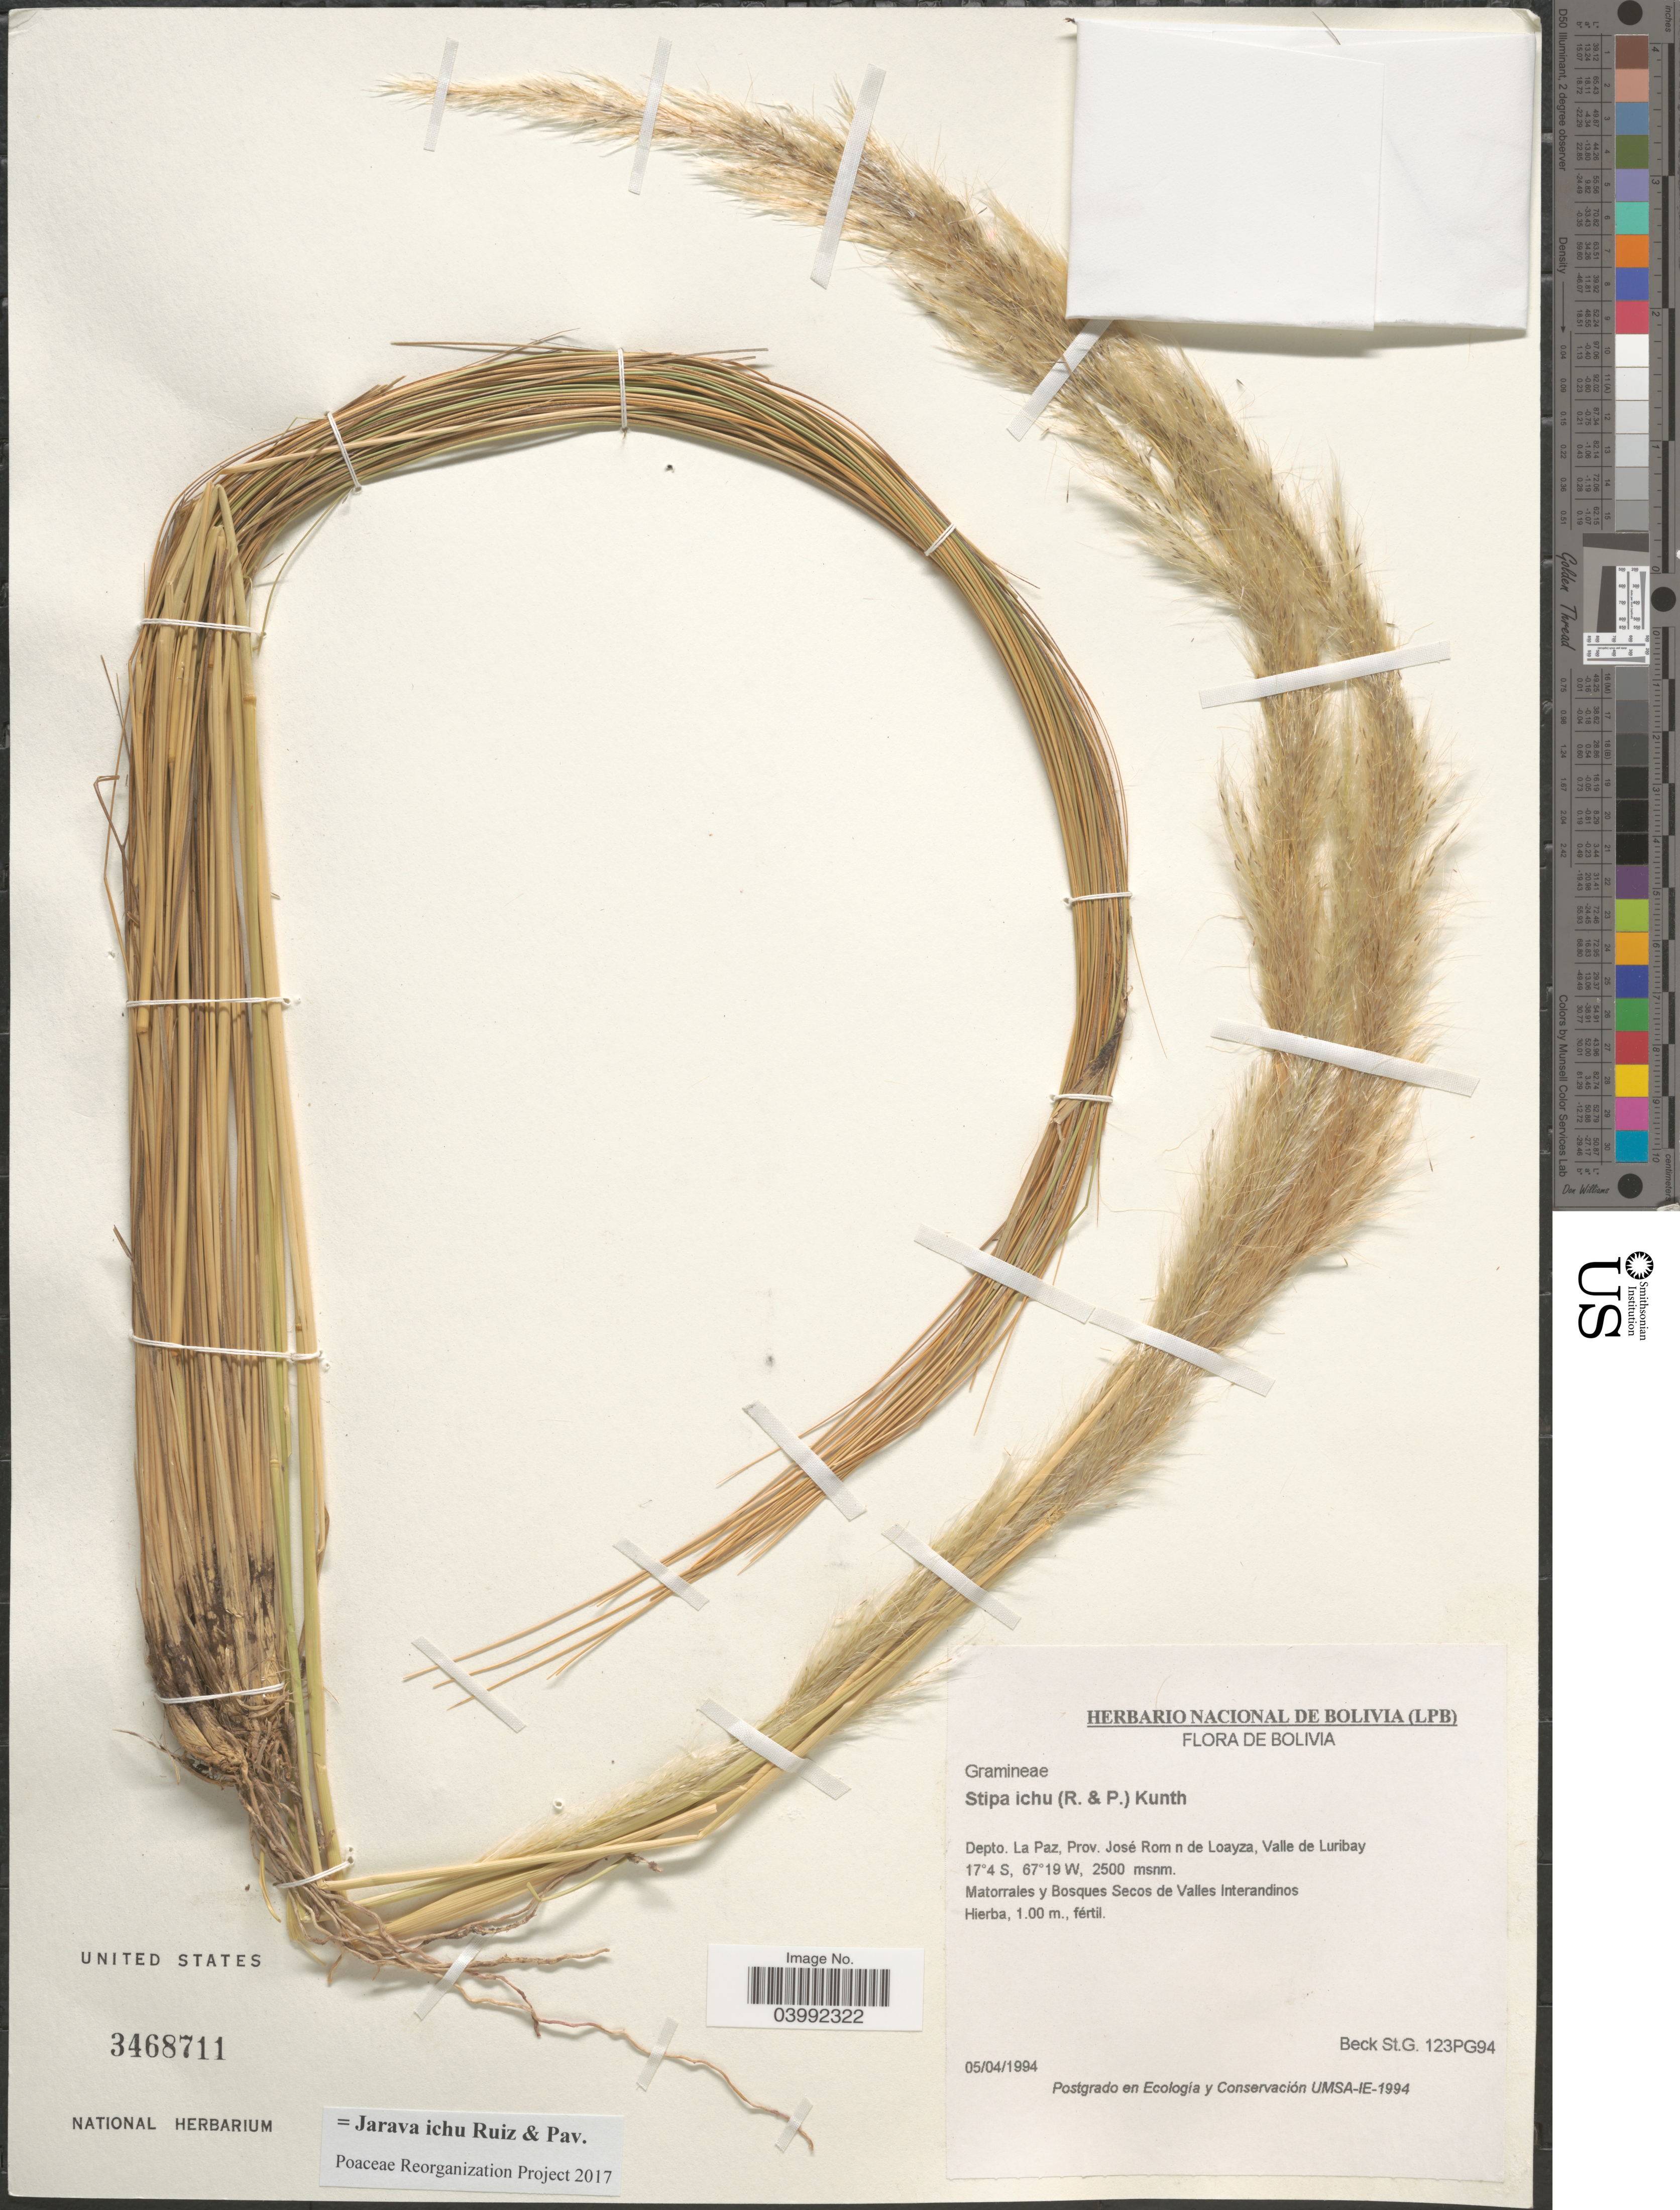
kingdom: Plantae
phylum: Tracheophyta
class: Liliopsida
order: Poales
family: Poaceae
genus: Jarava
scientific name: Jarava ichu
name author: Ruiz & Pav.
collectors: S. G. Beck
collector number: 123PG94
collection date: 1994-04-05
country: Bolivia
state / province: La Paz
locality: Depto. La Paz, Prov. José Rom n de Loayza, Valle de Luribay. Matorrales y Bosques Secos de Valles Interandinos.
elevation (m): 2500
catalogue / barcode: US 3468711